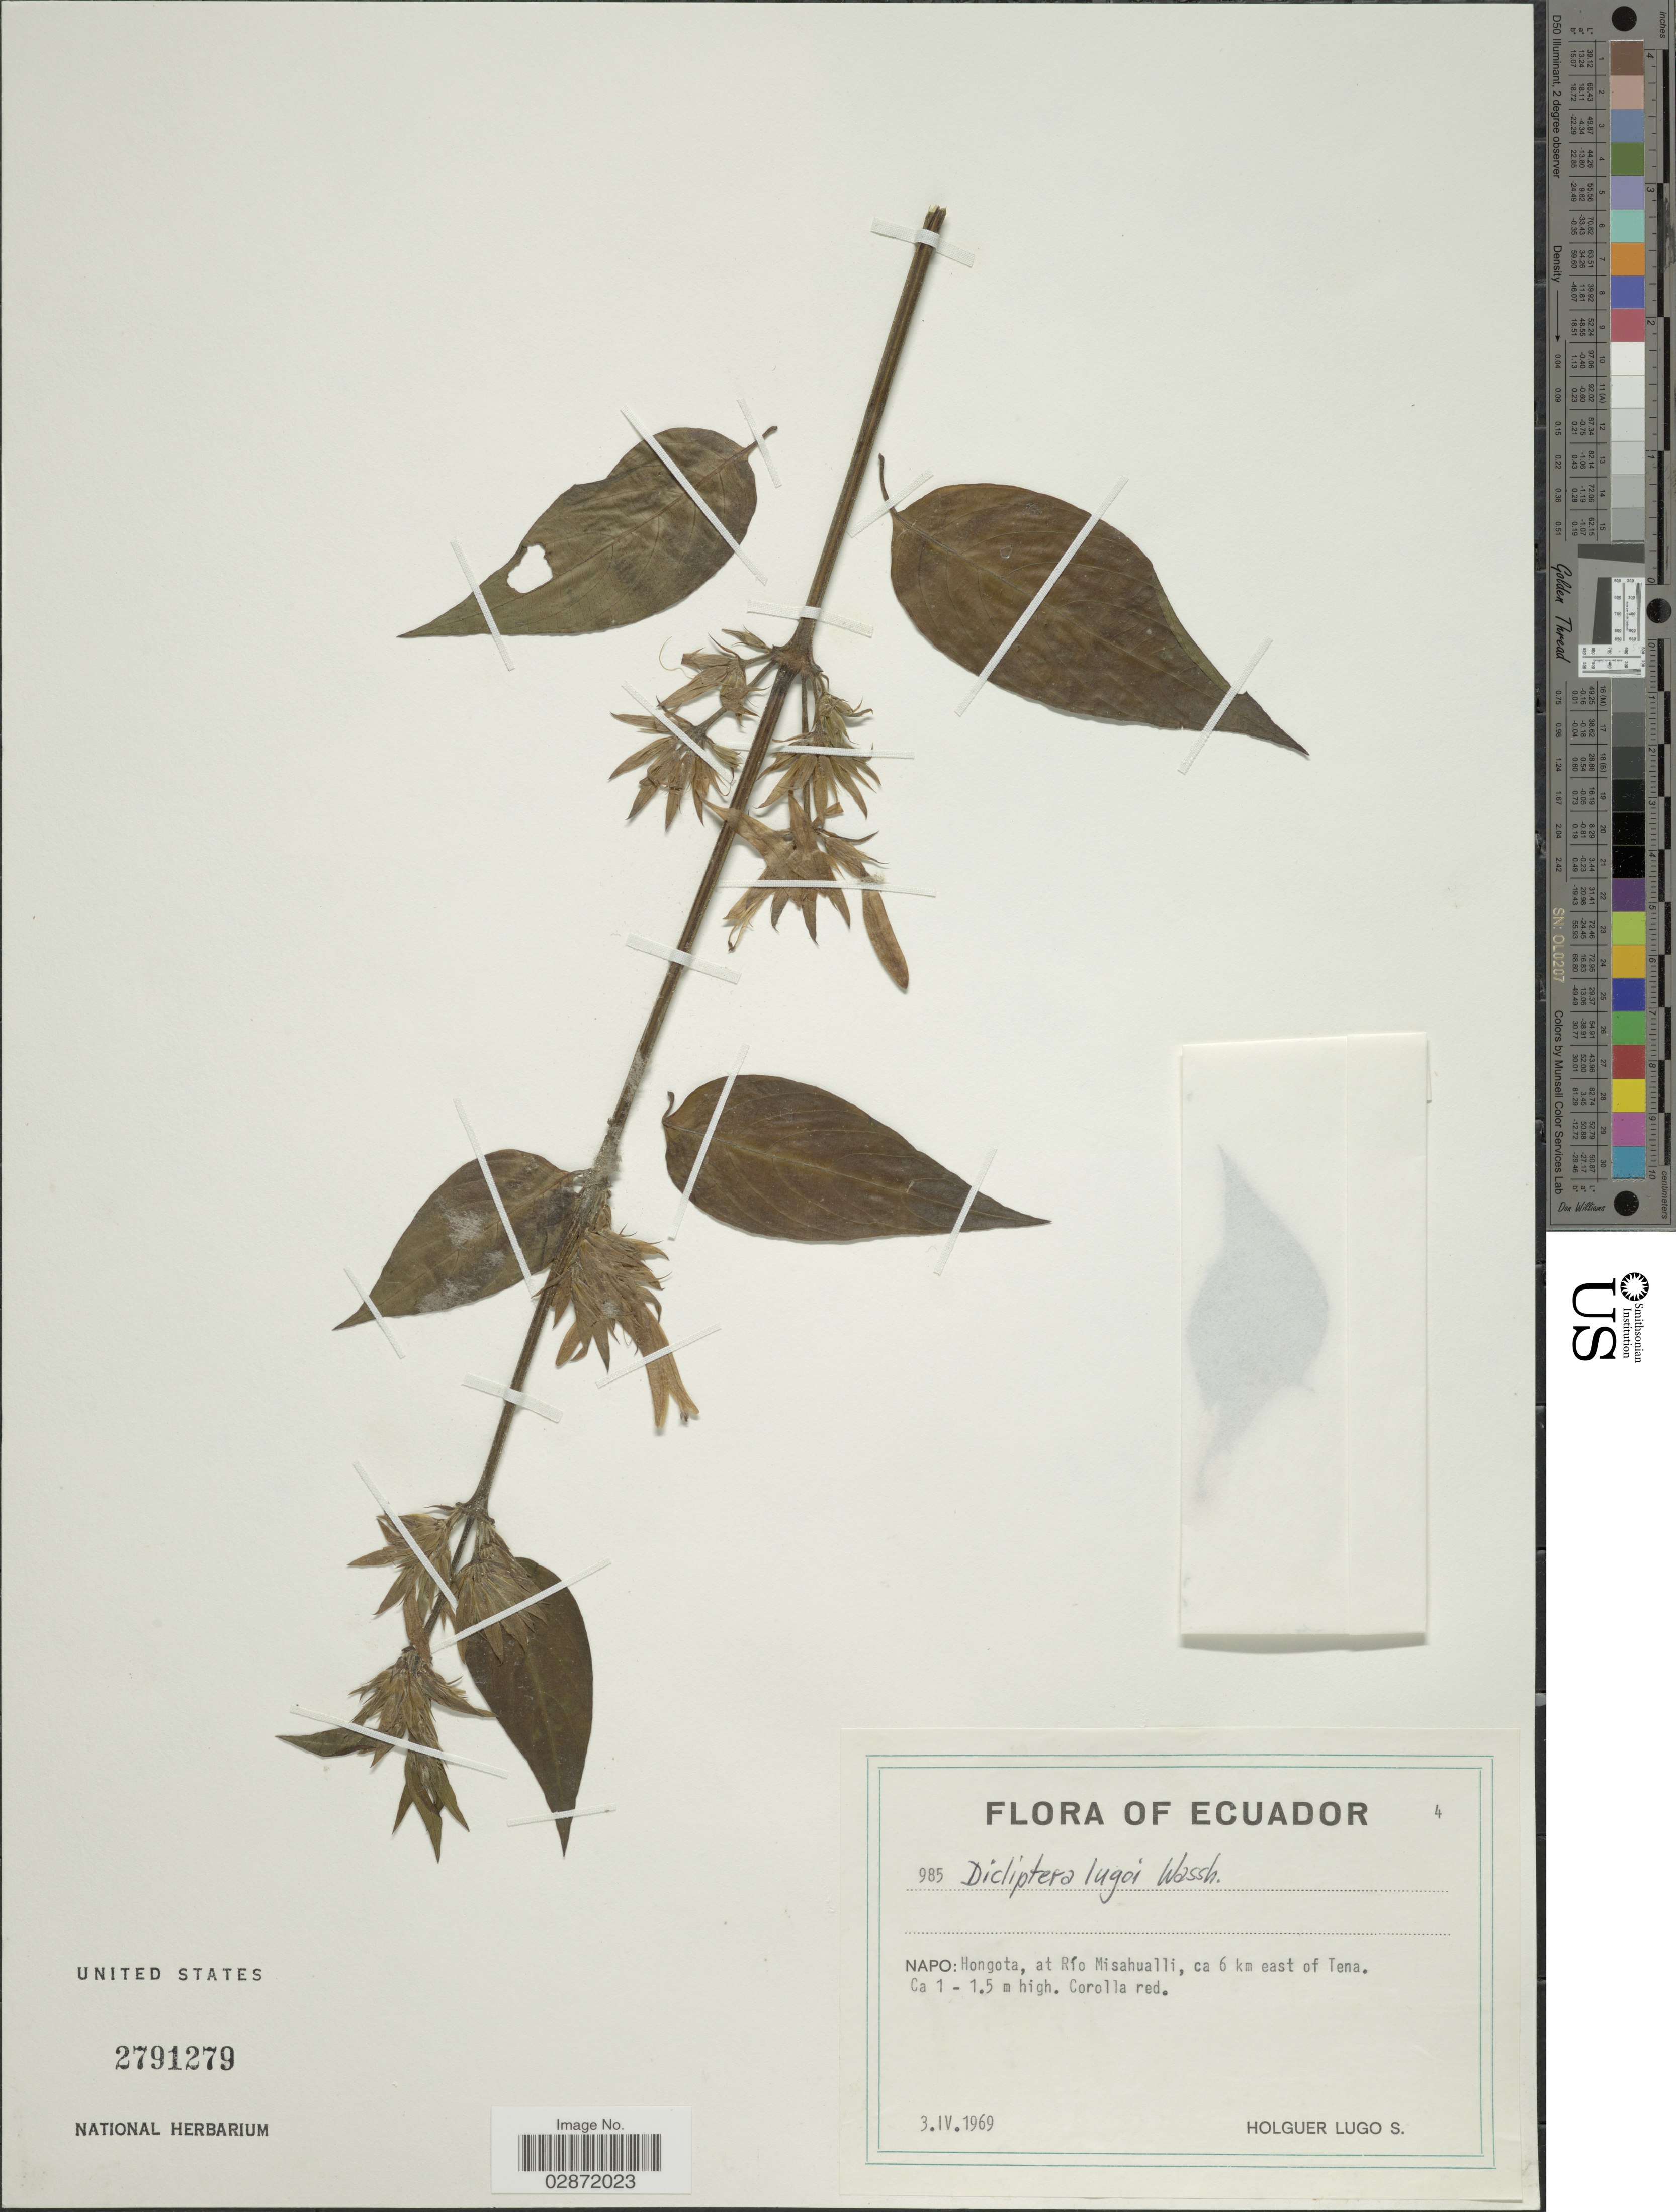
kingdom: Plantae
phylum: Tracheophyta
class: Magnoliopsida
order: Lamiales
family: Acanthaceae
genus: Dicliptera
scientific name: Dicliptera lugoi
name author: Wassh.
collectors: H. Lugo S.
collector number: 985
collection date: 1969-04-03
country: Ecuador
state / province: Napo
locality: Hongota, at Río Misahualli, ca 6 km east of Tena.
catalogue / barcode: US 2791279